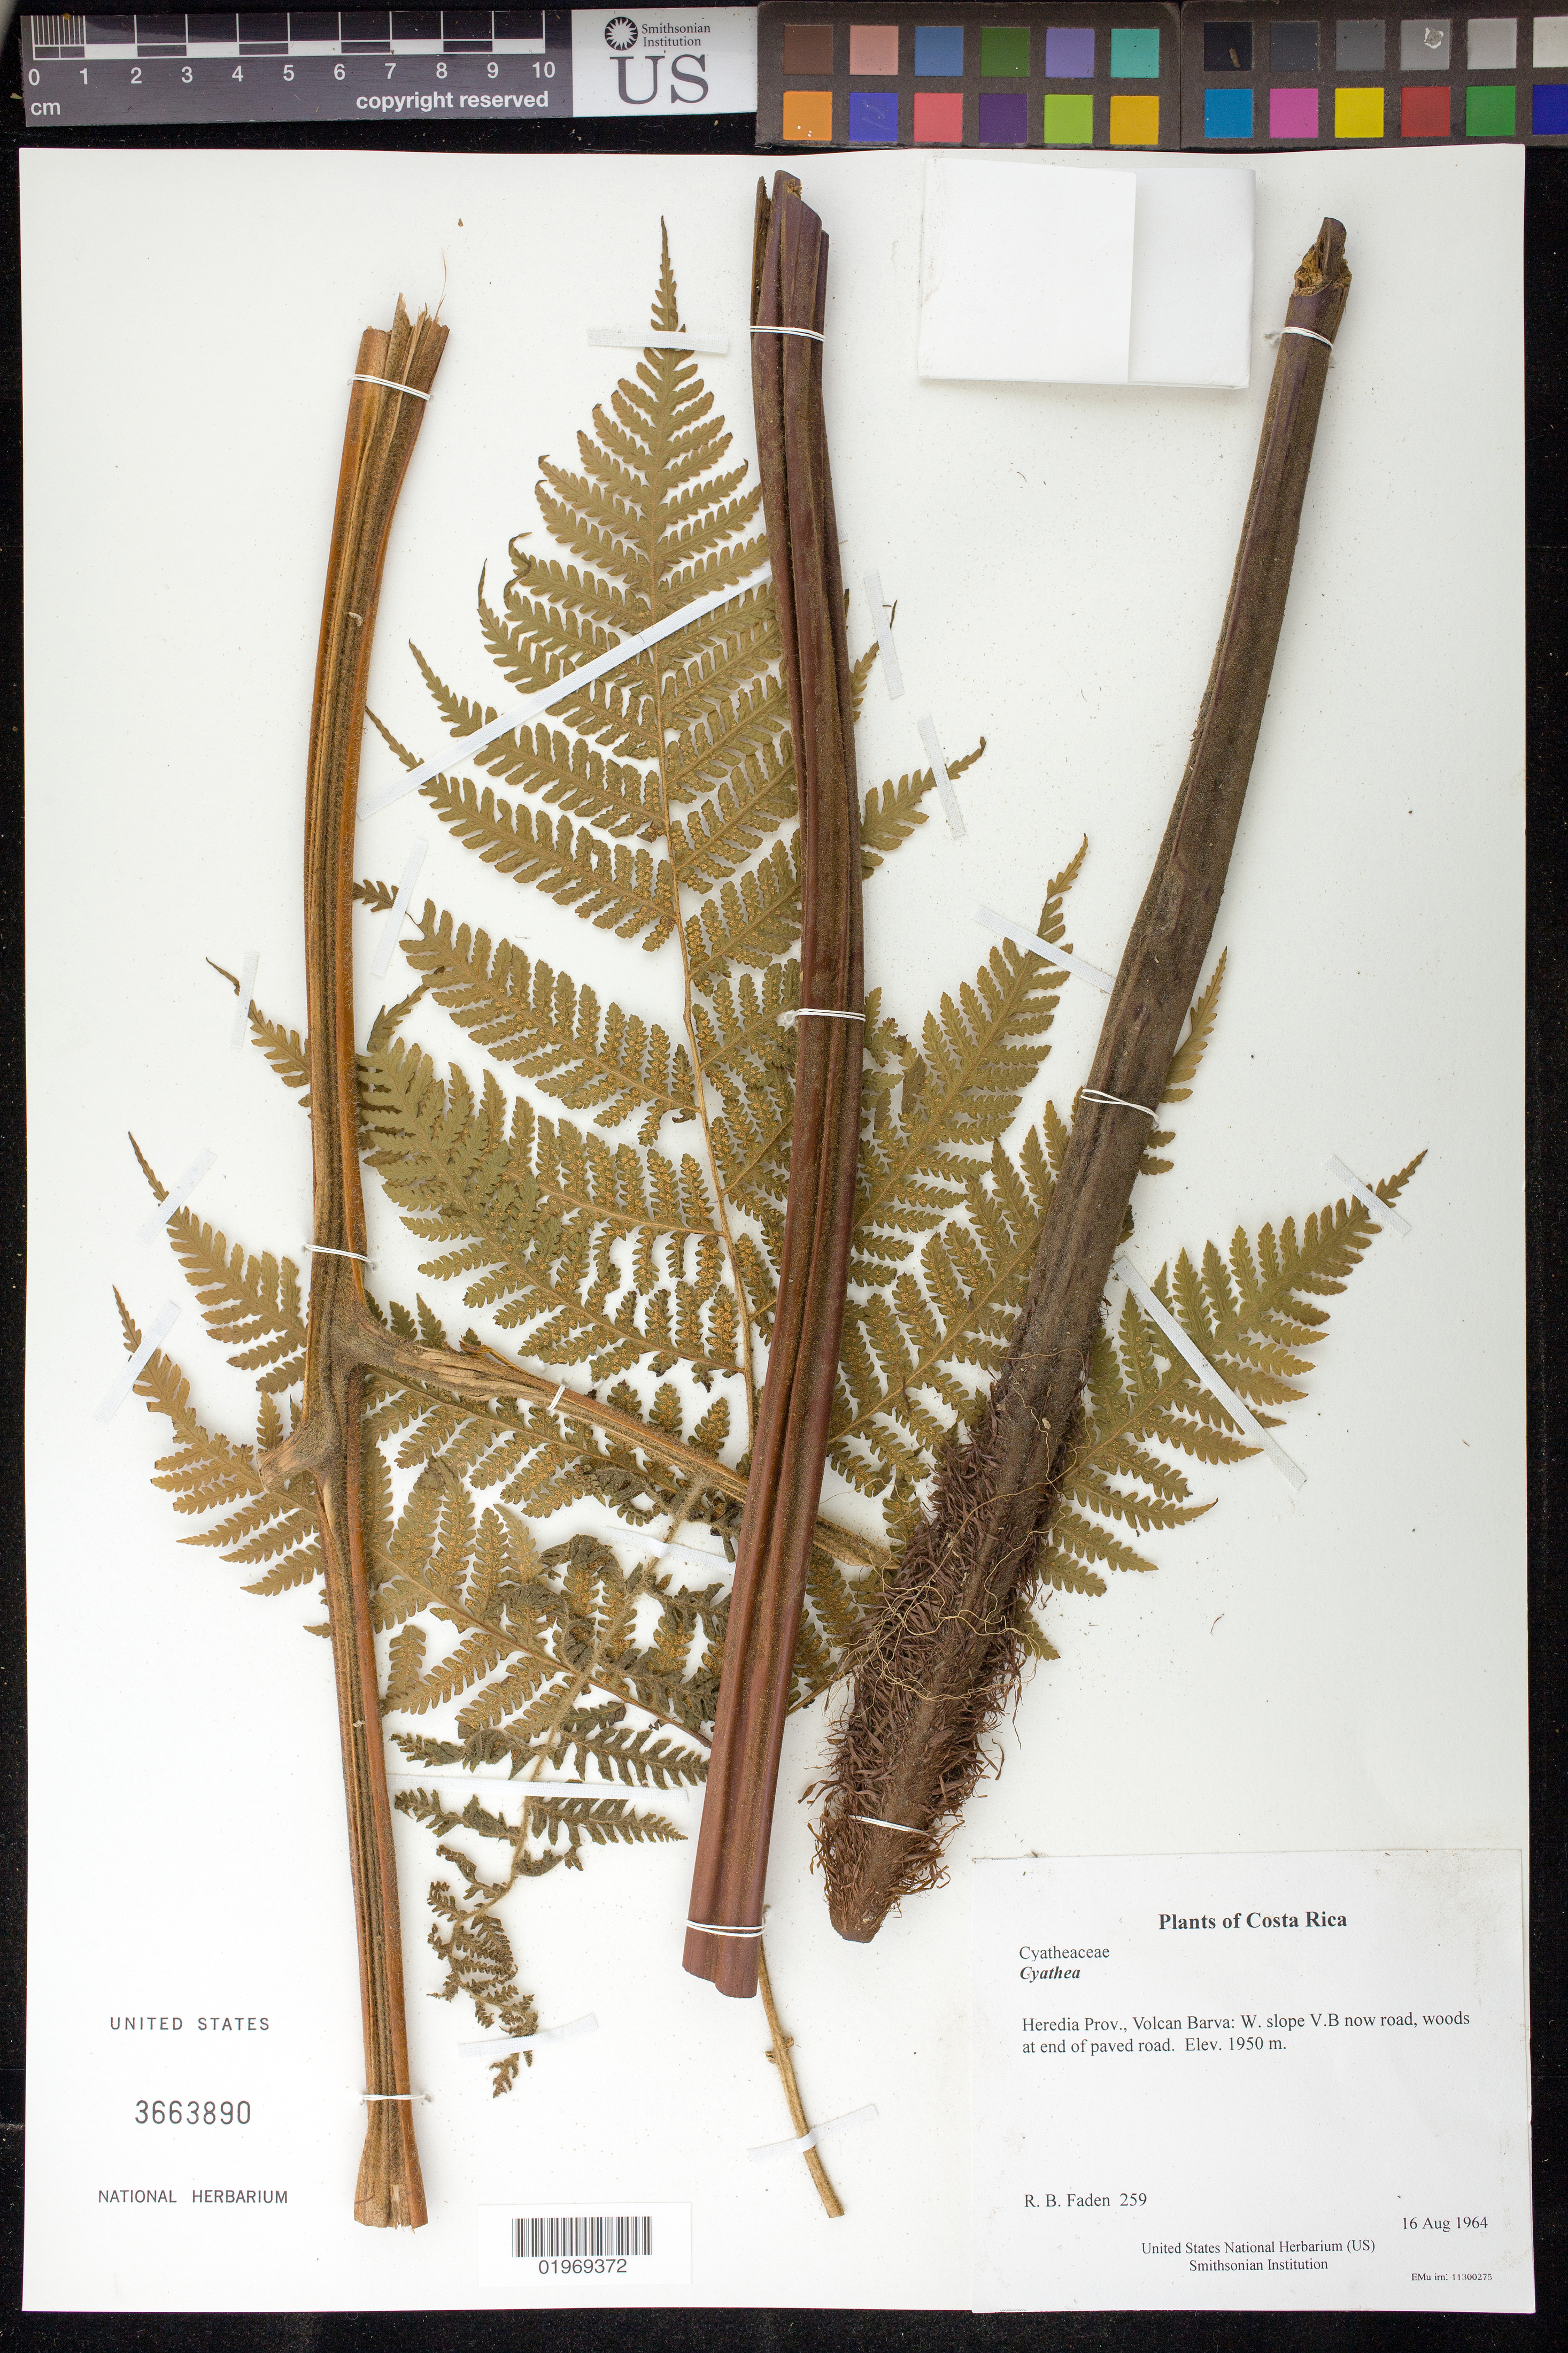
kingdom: Plantae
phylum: Tracheophyta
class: Polypodiopsida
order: Cyatheales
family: Cyatheaceae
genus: Cyathea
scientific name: Cyathea sp.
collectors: R. B. Faden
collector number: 259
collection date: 1964-08-16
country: Costa Rica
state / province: Heredia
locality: Volcan Barva: W. slope V.B now road, woods at end of paved road.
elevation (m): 1950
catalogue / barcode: US 3663890